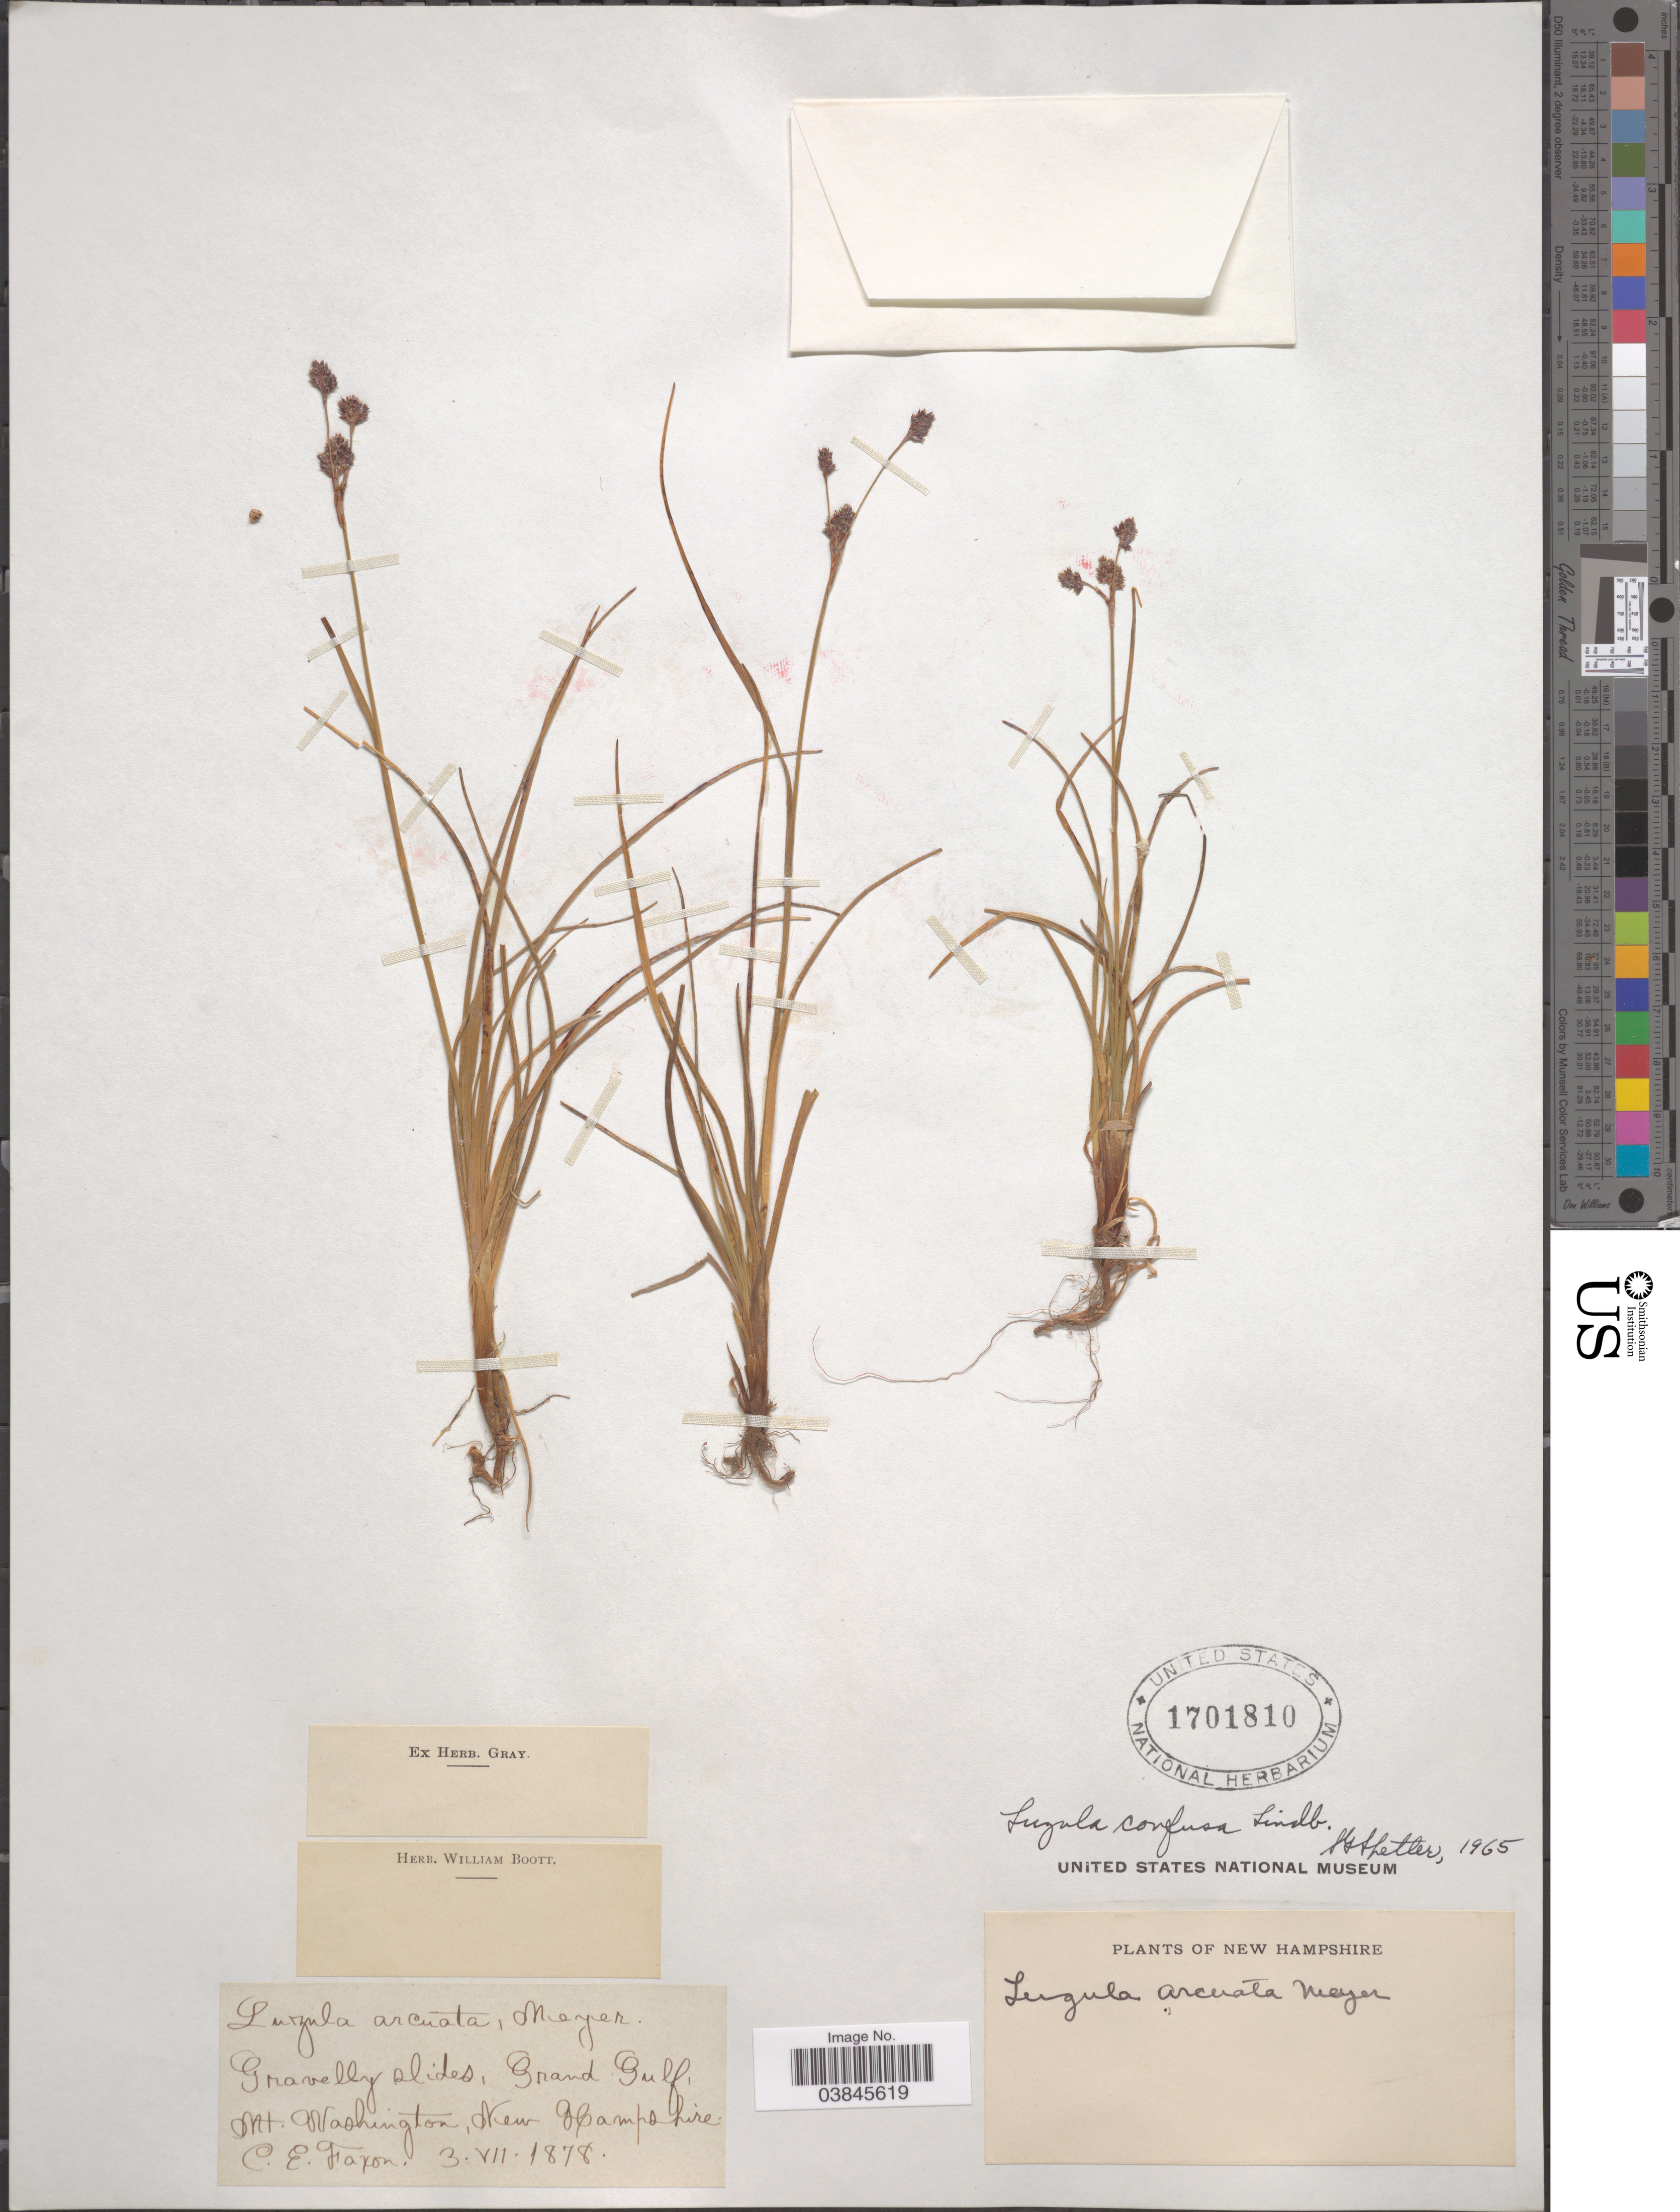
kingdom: Plantae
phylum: Tracheophyta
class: Liliopsida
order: Poales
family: Juncaceae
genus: Luzula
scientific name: Luzula confusa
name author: Lindeb.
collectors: C. Faxon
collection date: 1878-07-03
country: United States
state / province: New Hampshire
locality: Gravelly slides, Grand Gulf, Mt. Washington.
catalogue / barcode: US 1701810